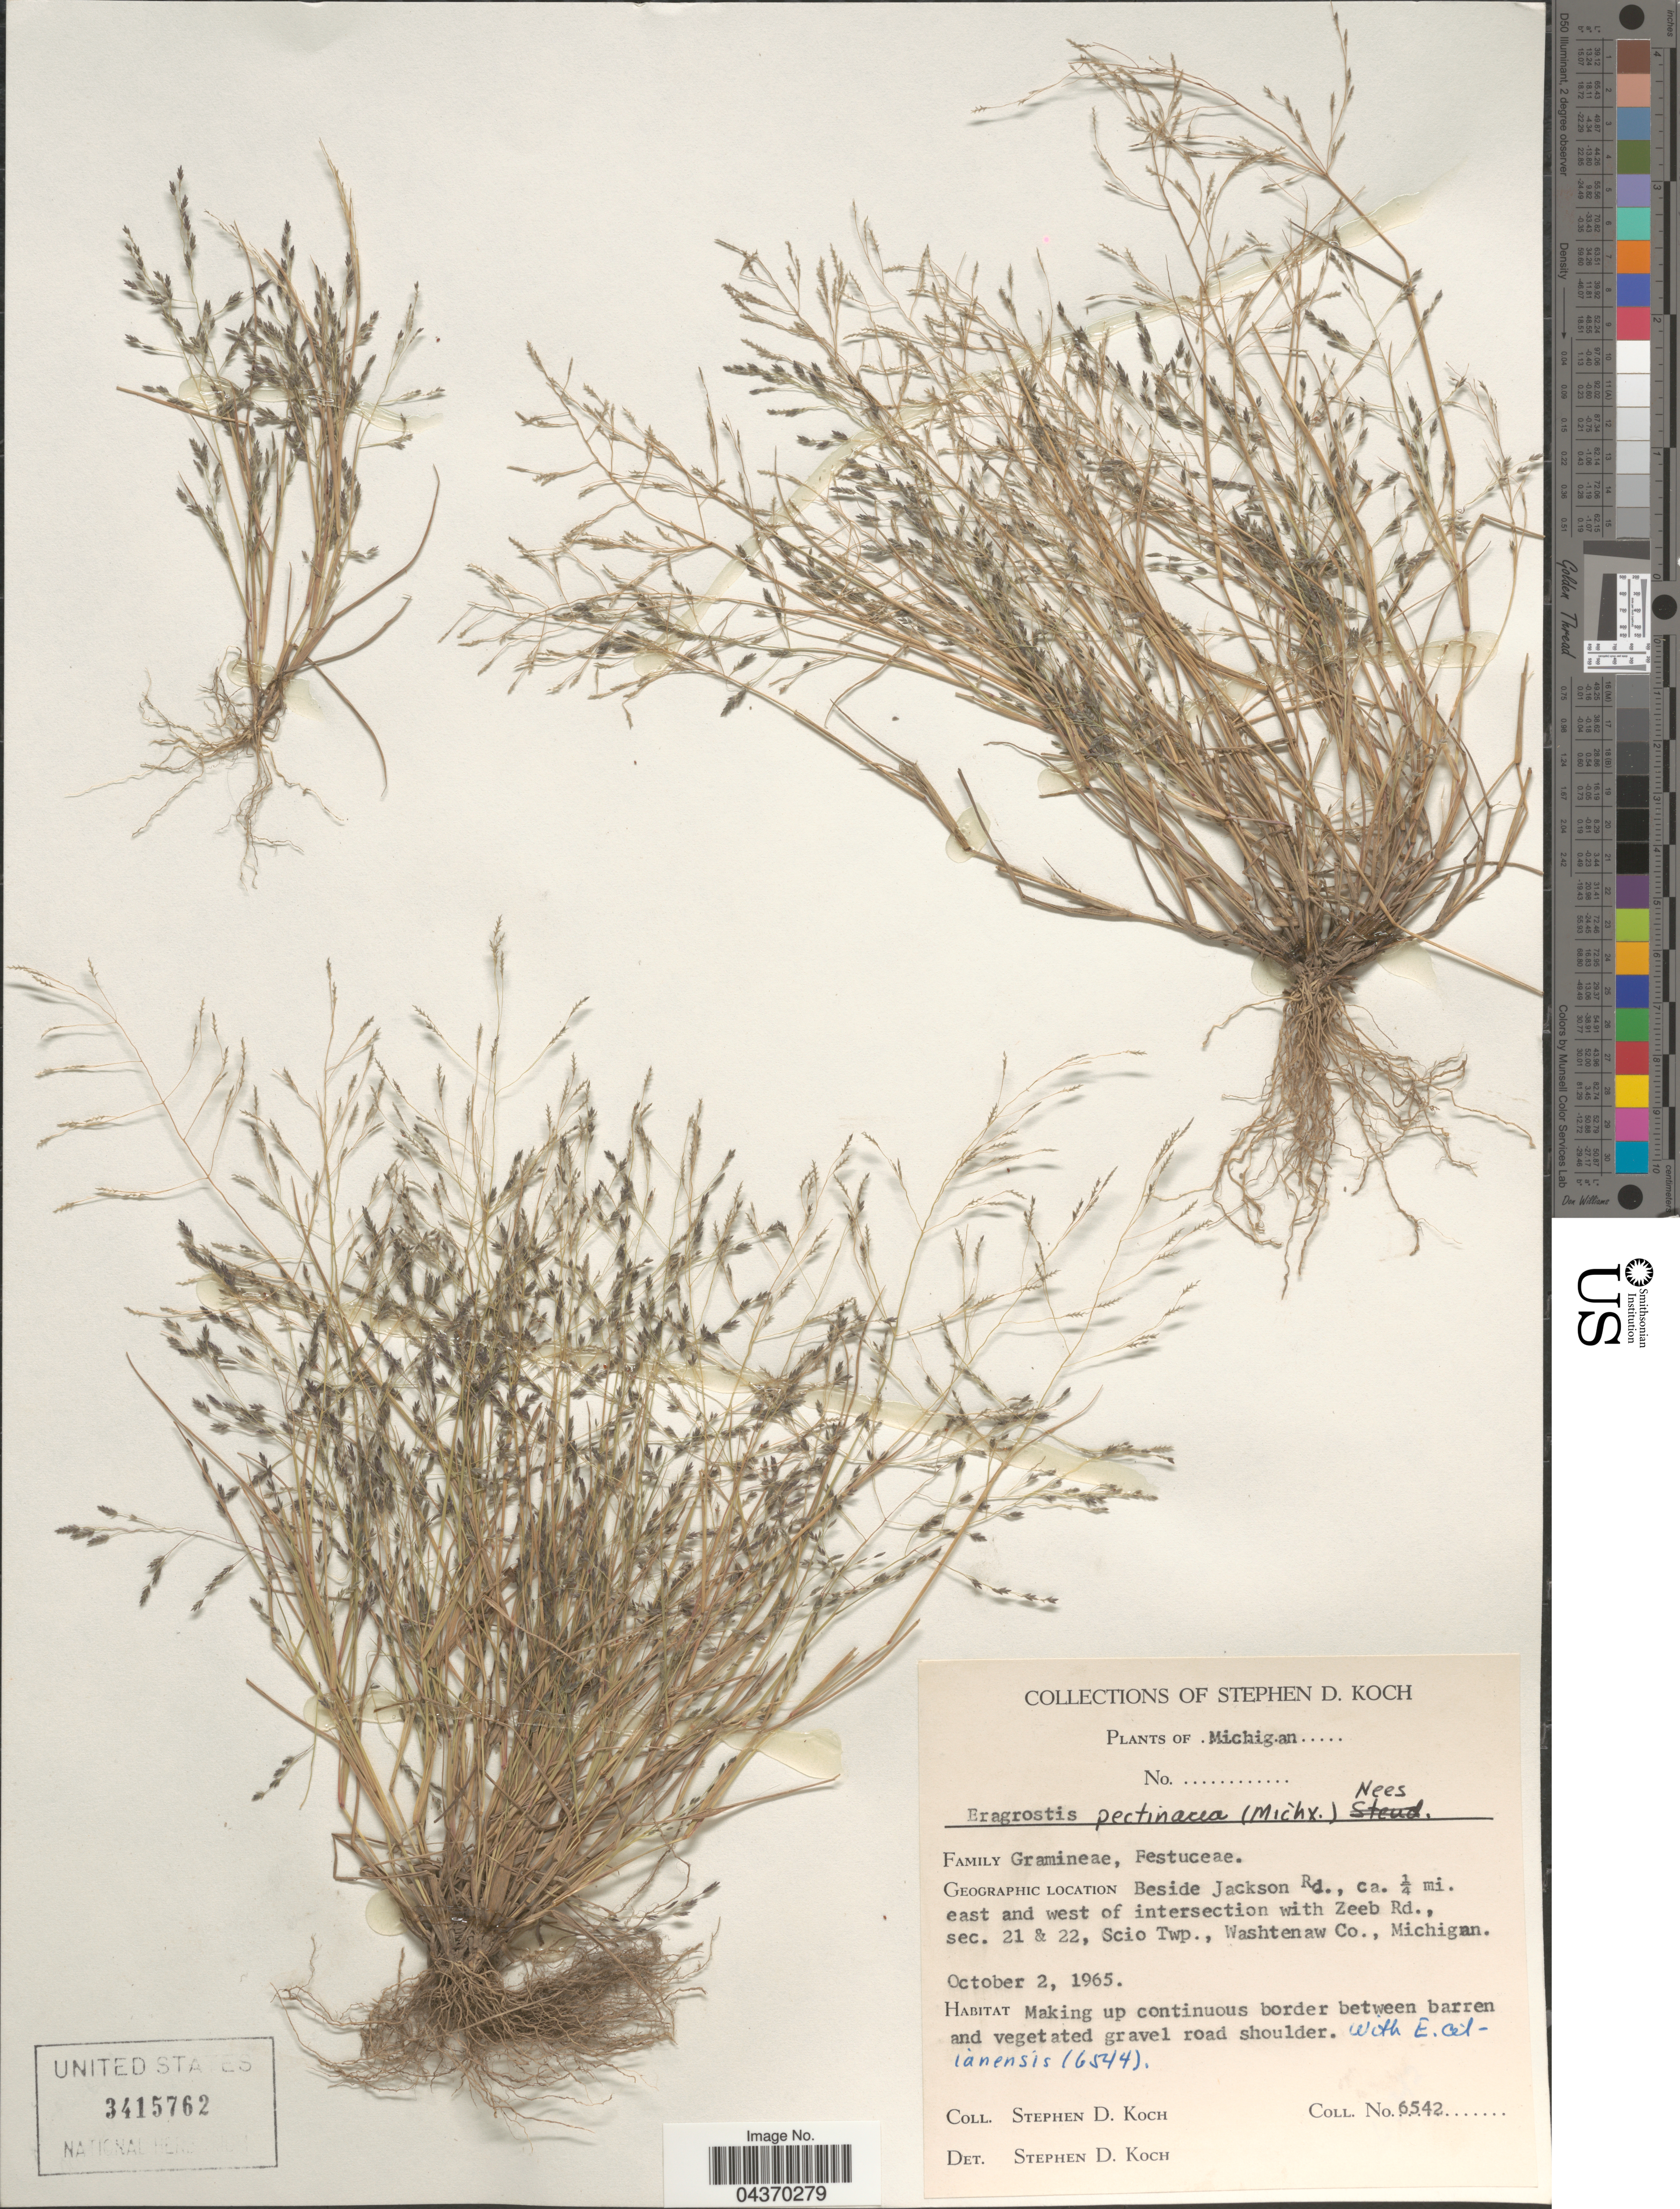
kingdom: Plantae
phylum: Tracheophyta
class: Liliopsida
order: Poales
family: Poaceae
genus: Eragrostis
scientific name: Eragrostis pectinacea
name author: (Michx.) Nees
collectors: S. D. Koch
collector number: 6542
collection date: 1965-10-02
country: United States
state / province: Michigan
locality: Beside Jackson Rd., ca. ¼ mi. east and west of intersection with Zeeb Rd., sec. 21 & 22, Scio Twp., Washtenaw Co.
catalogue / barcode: US 3415762